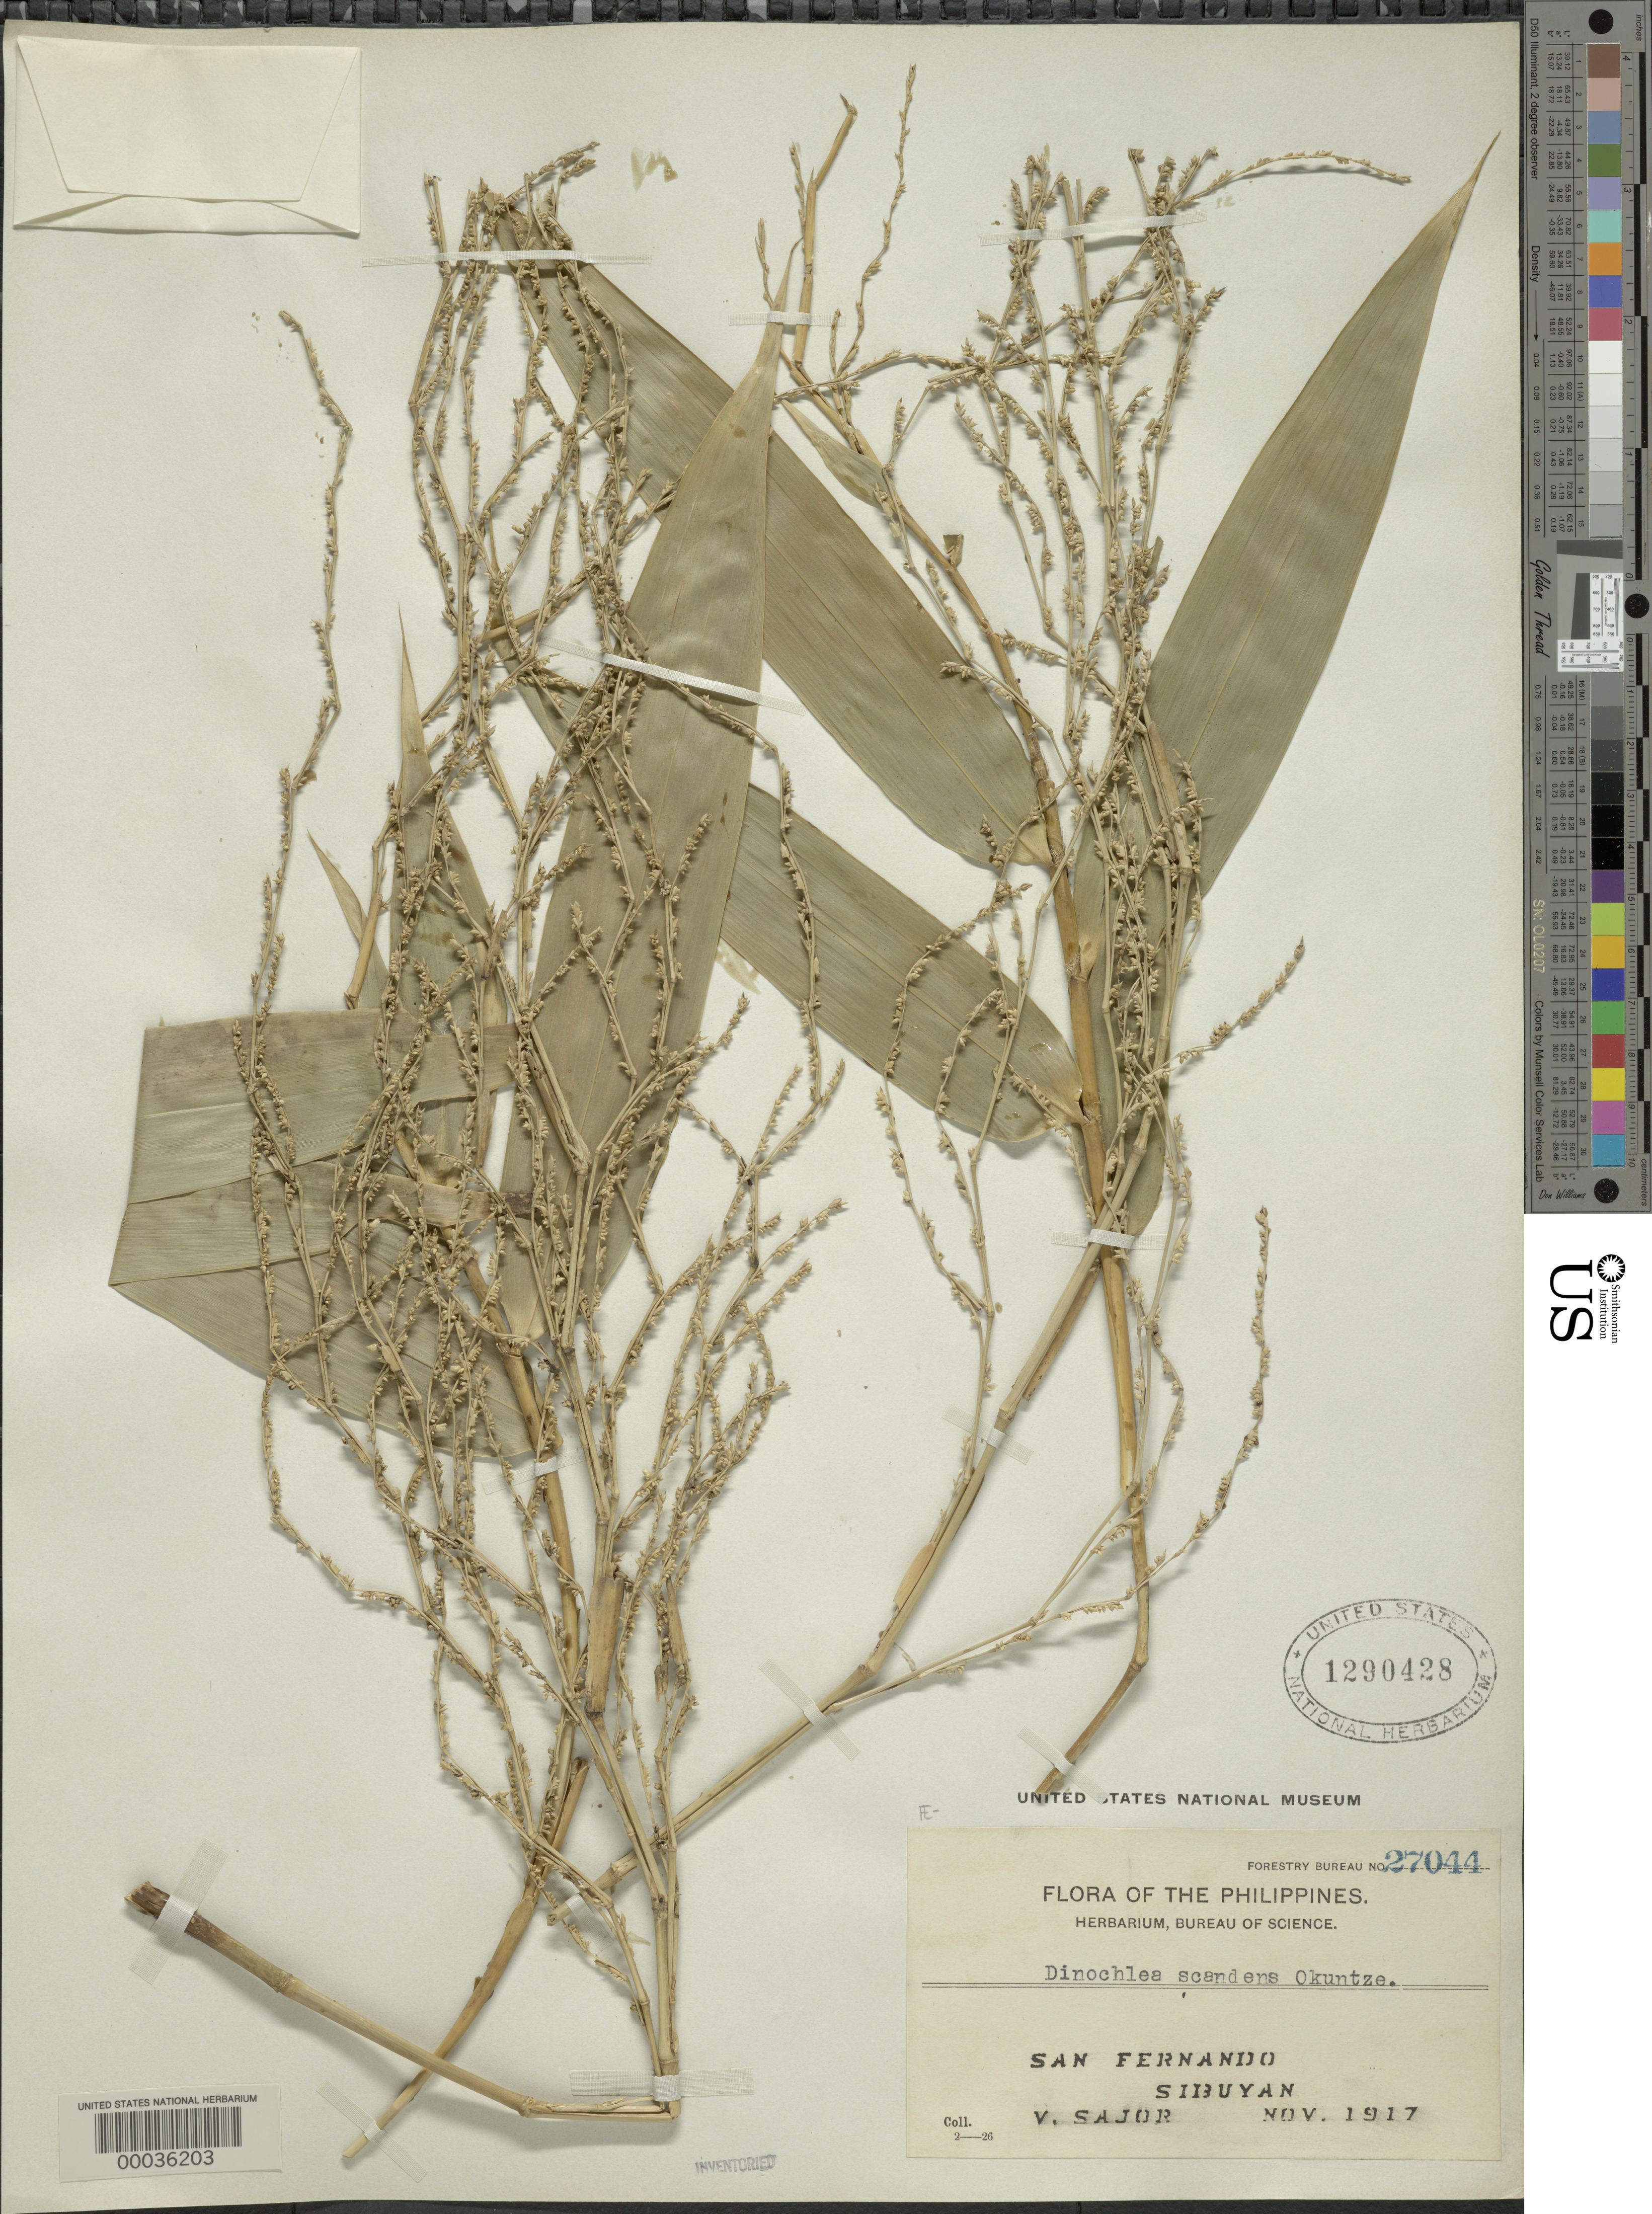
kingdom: Plantae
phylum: Tracheophyta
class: Liliopsida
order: Poales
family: Poaceae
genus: Dinochloa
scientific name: Dinochloa scandens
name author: (Blume ex Nees) Kuntze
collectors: V. Sajor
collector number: Pfb 27044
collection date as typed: Nov 1917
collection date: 1917-11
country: Philippines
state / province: Mimaropa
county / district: Romblon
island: Sibuyan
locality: San fernando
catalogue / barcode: US 1290428